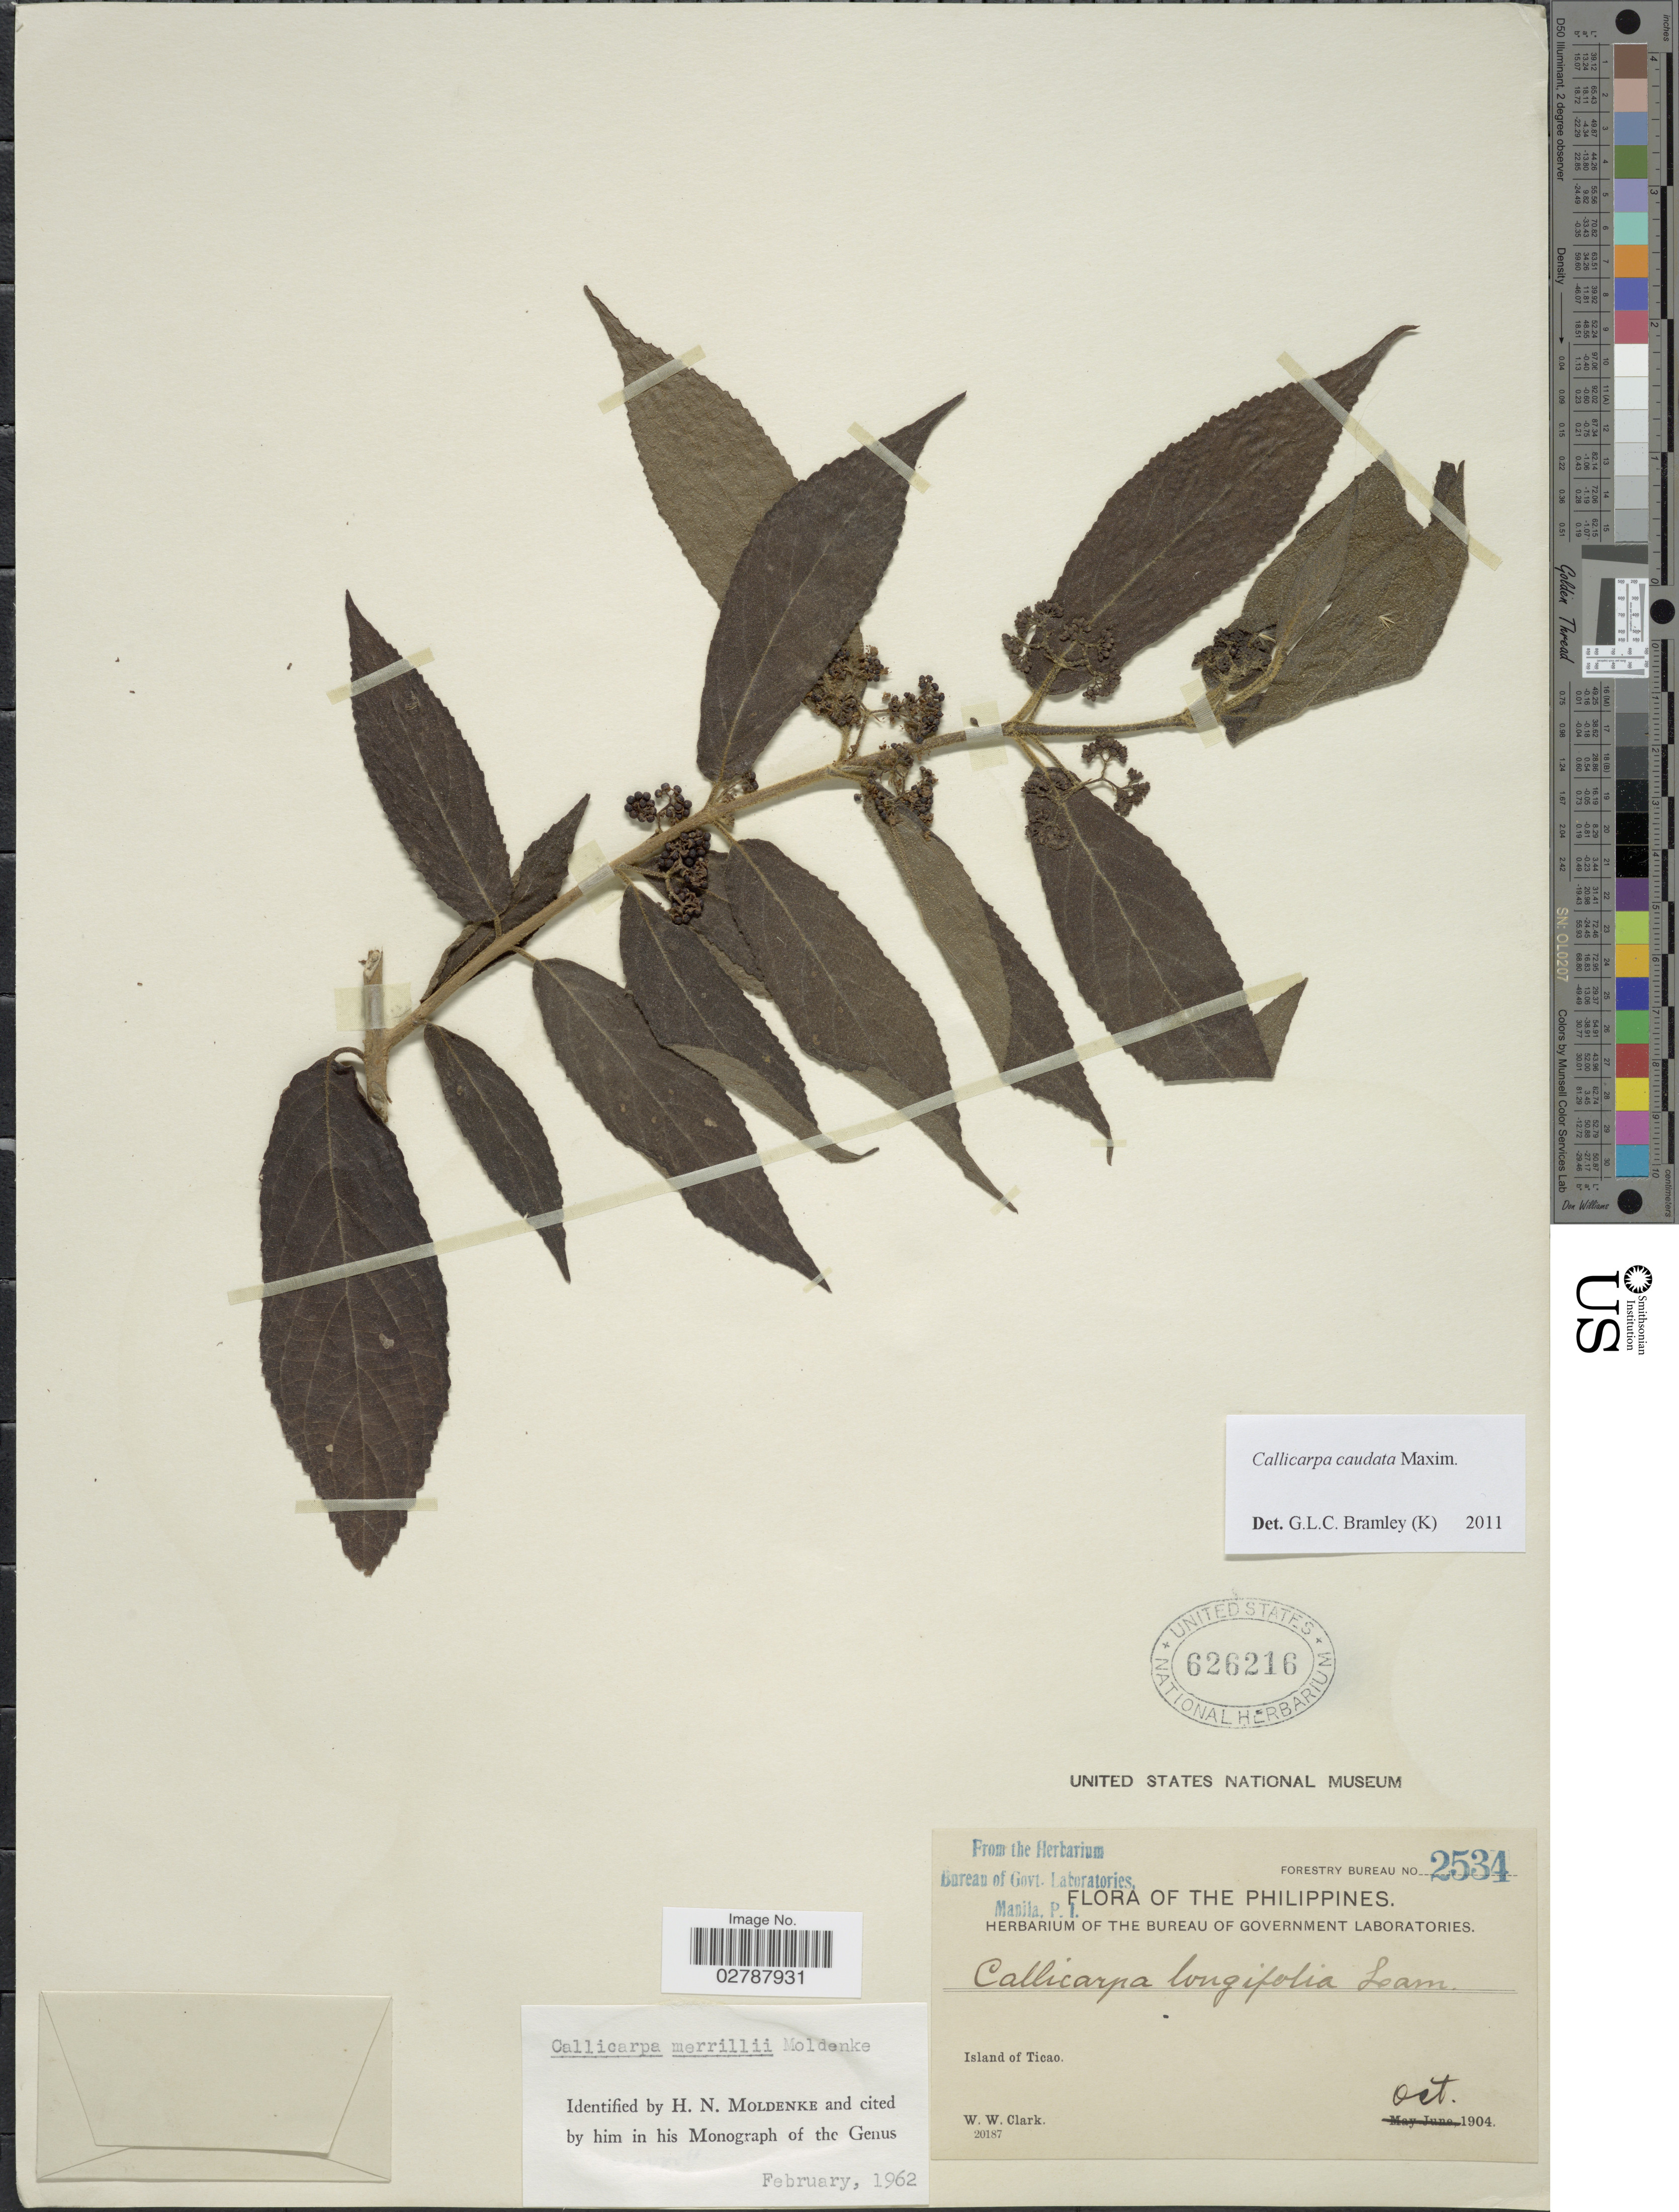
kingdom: Plantae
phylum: Tracheophyta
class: Magnoliopsida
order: Lamiales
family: Lamiaceae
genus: Callicarpa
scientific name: Callicarpa caudata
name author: Maxim.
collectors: W. W. Clark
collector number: Forestry Bureau2534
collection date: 1904-10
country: Philippines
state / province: Bicol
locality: Island of Ticao.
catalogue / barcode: US 626216